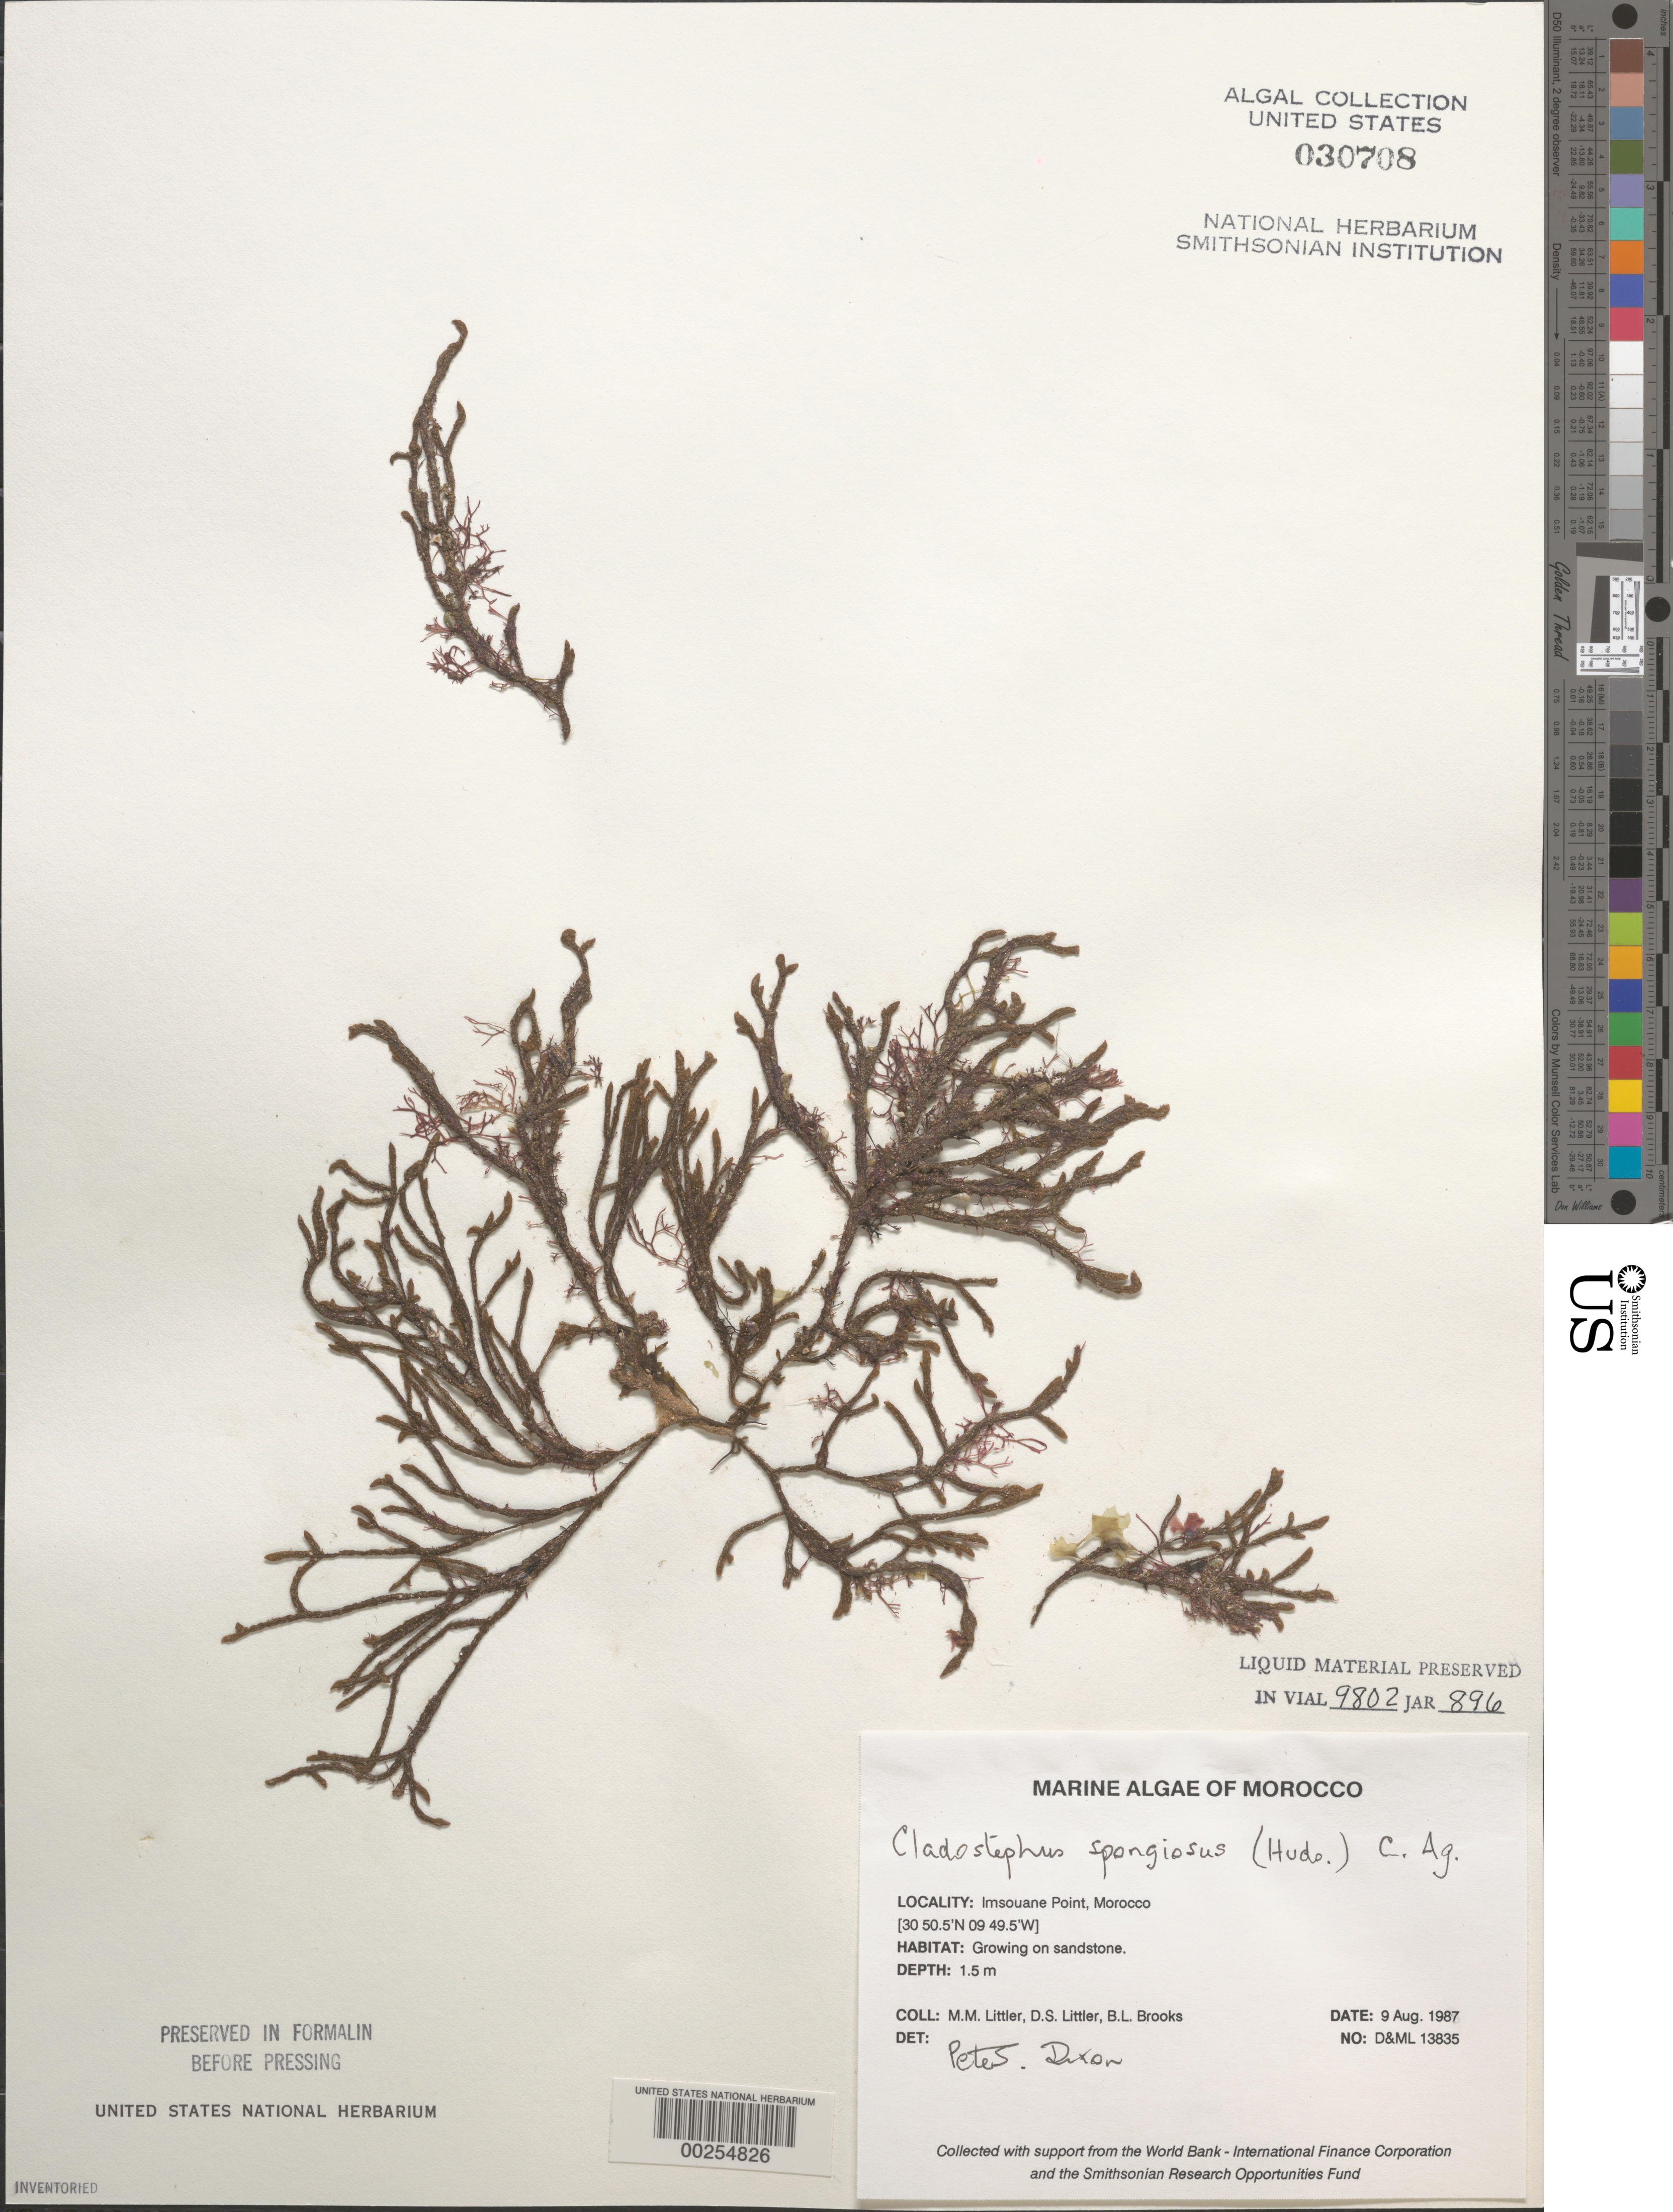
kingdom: Chromista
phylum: Ochrophyta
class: Phaeophyceae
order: Sphacelariales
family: Cladostephaceae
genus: Cladostephus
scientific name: Cladostephus spongiosus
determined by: Dixon, P. S.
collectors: M. M. Littler, D. S. Littler & B. Brooks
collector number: D&ML 13835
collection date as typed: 09 Aug 1987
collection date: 1987-08-09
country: Morocco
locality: Imsouane Point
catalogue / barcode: US 30708